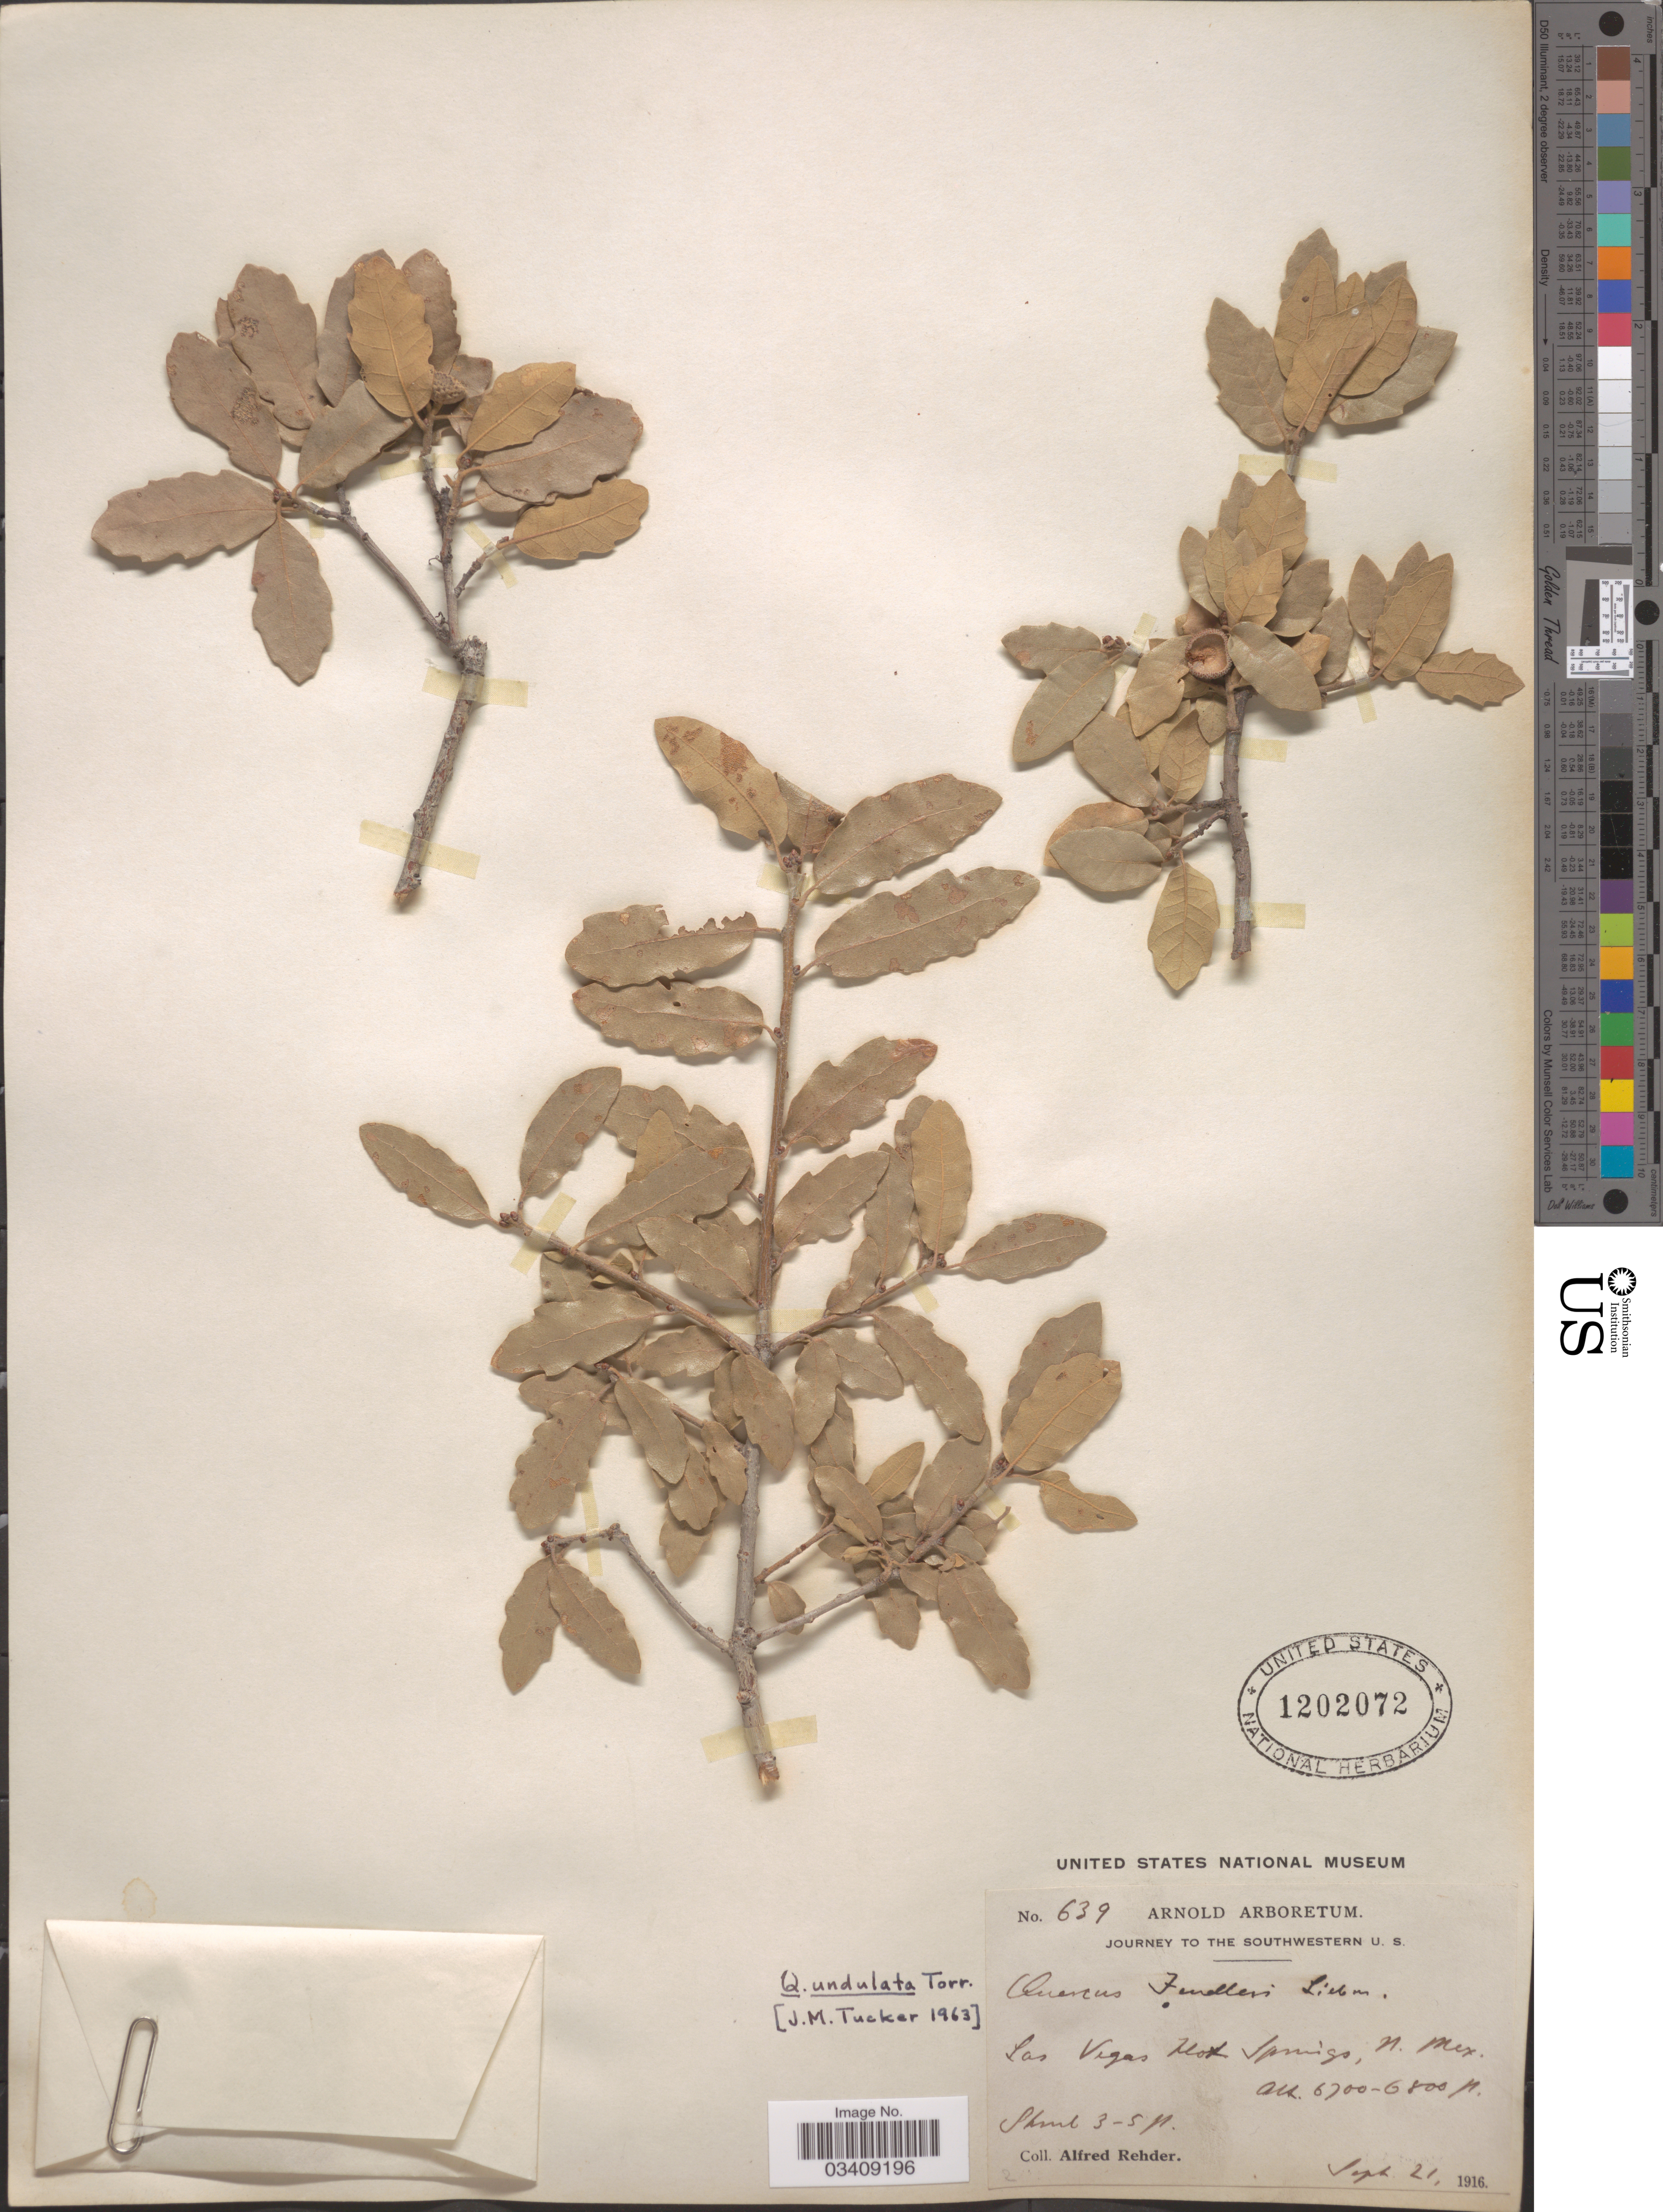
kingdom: Plantae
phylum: Tracheophyta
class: Magnoliopsida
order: Fagales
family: Fagaceae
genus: Quercus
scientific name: Quercus undulata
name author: Torr.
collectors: A. Rehder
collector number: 639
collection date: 1916-09-21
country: United States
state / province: New Mexico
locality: Southwestern U. S. Las Vegas. Hot Springs.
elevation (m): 2042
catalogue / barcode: US 1202072